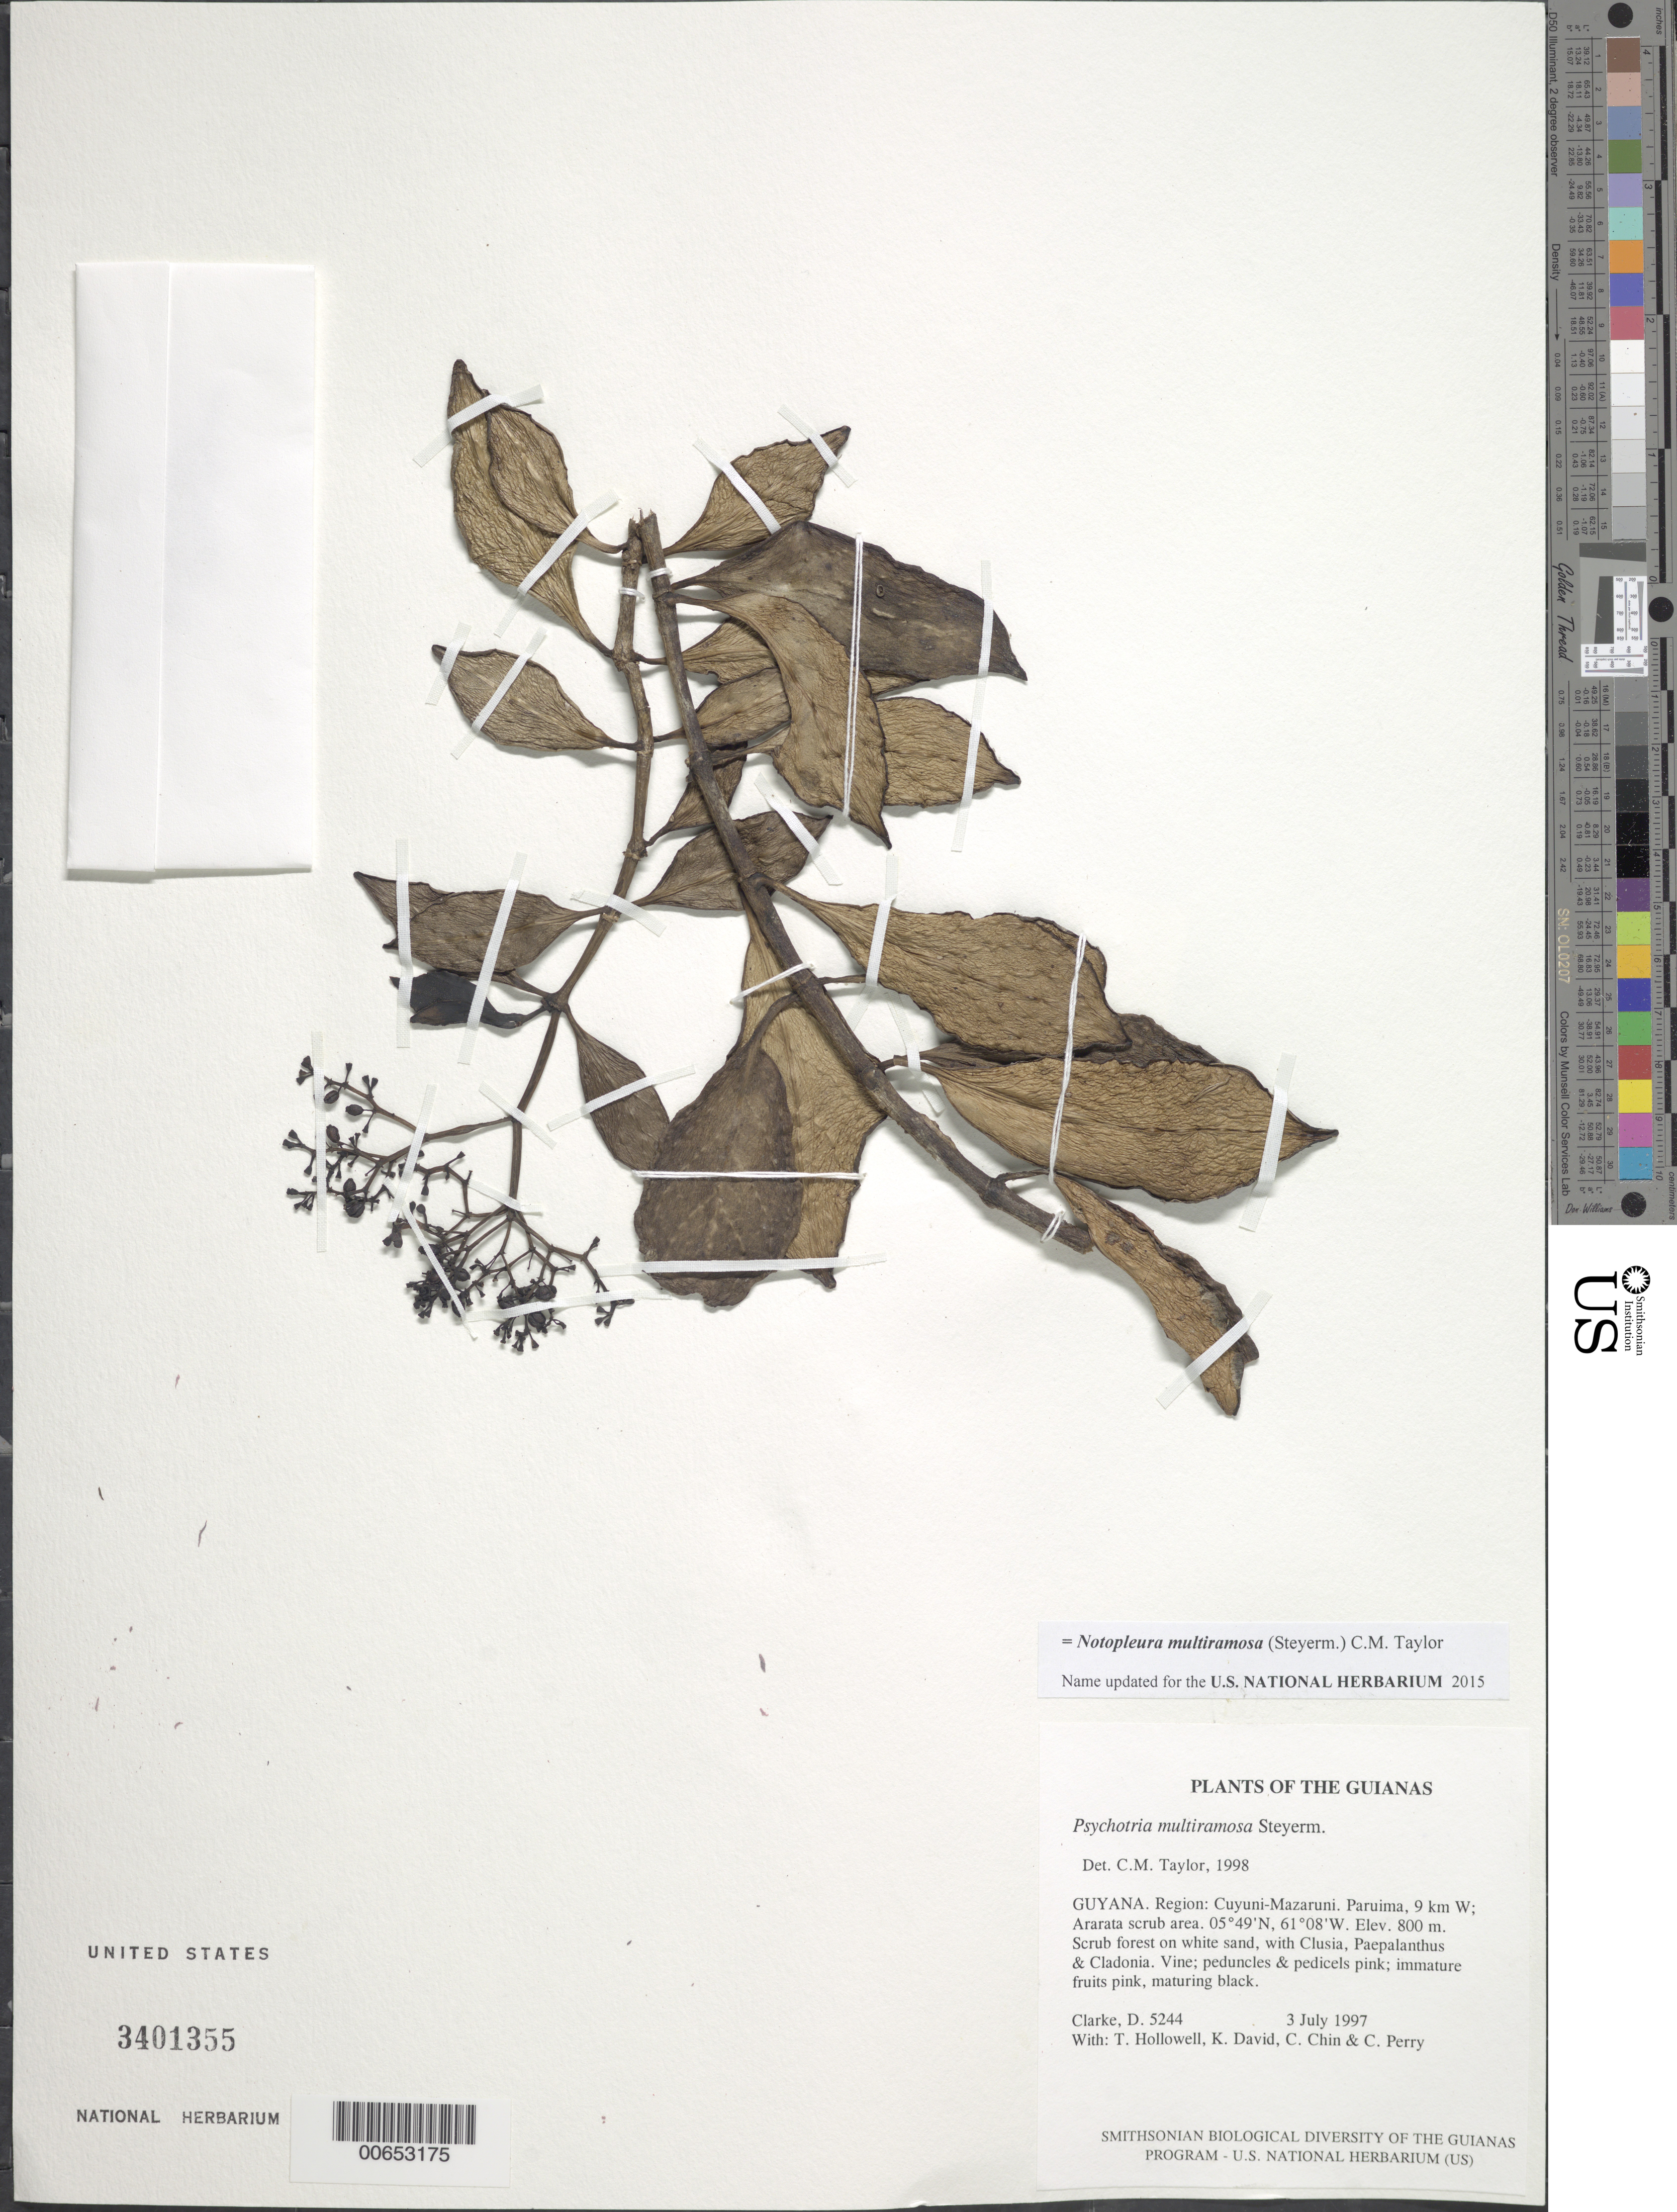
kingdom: Plantae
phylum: Tracheophyta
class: Magnoliopsida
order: Gentianales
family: Rubiaceae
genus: Psychotria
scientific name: Psychotria multiramosa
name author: Steyerm.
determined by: Taylor, Charlotte M.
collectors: H. D. Clarke, T. Hollowell, K. David, C. Chin & C. Perry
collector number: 5244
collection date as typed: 3 July 1997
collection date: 1997-07-03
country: Guyana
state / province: Cuyuni-Mazaruni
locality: Paruima, 9 km W; Ararata scrub area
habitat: Scrub forest on white sand, with Clusia, Paepalanthus & Cladonia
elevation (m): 800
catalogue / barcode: US 3401355